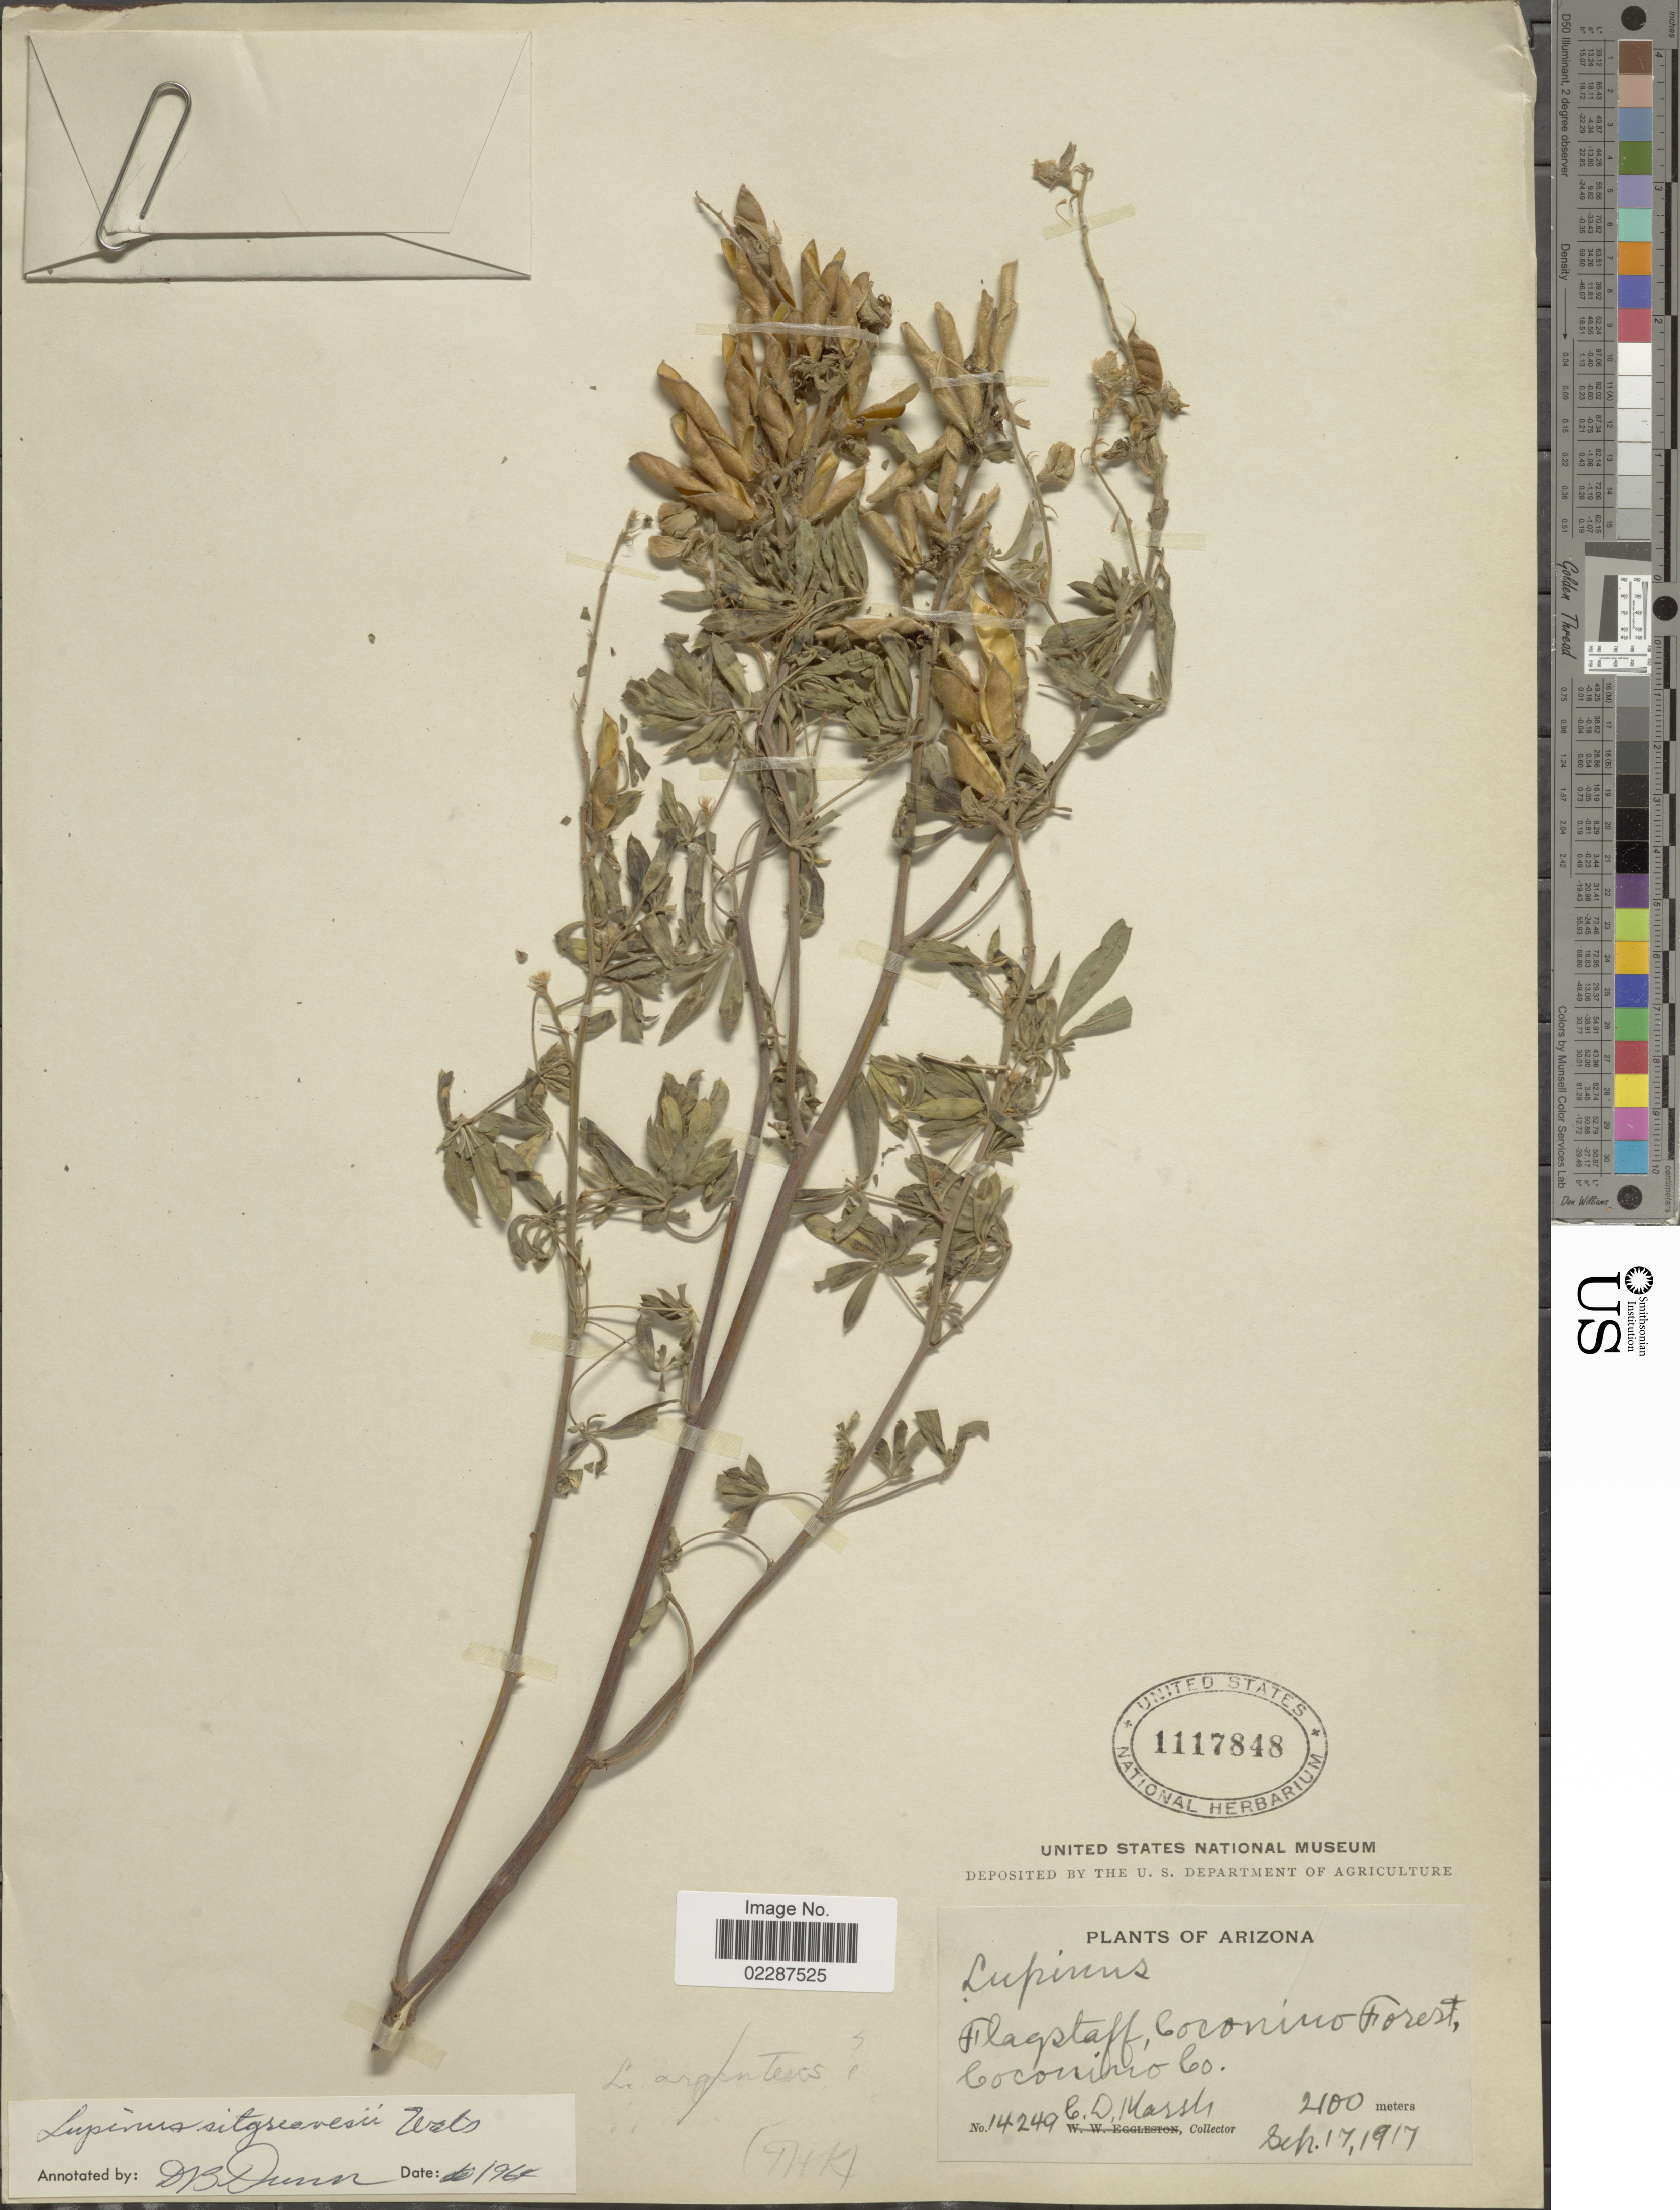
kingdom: Plantae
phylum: Tracheophyta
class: Magnoliopsida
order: Fabales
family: Fabaceae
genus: Lupinus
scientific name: Lupinus sitgreavesii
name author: S. Watson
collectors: C. D. Marsh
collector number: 14249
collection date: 1917-09-17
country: United States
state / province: Arizona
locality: Flagstaff, Coconino Forest, Coconino Co.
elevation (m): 2100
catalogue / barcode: US 1117848